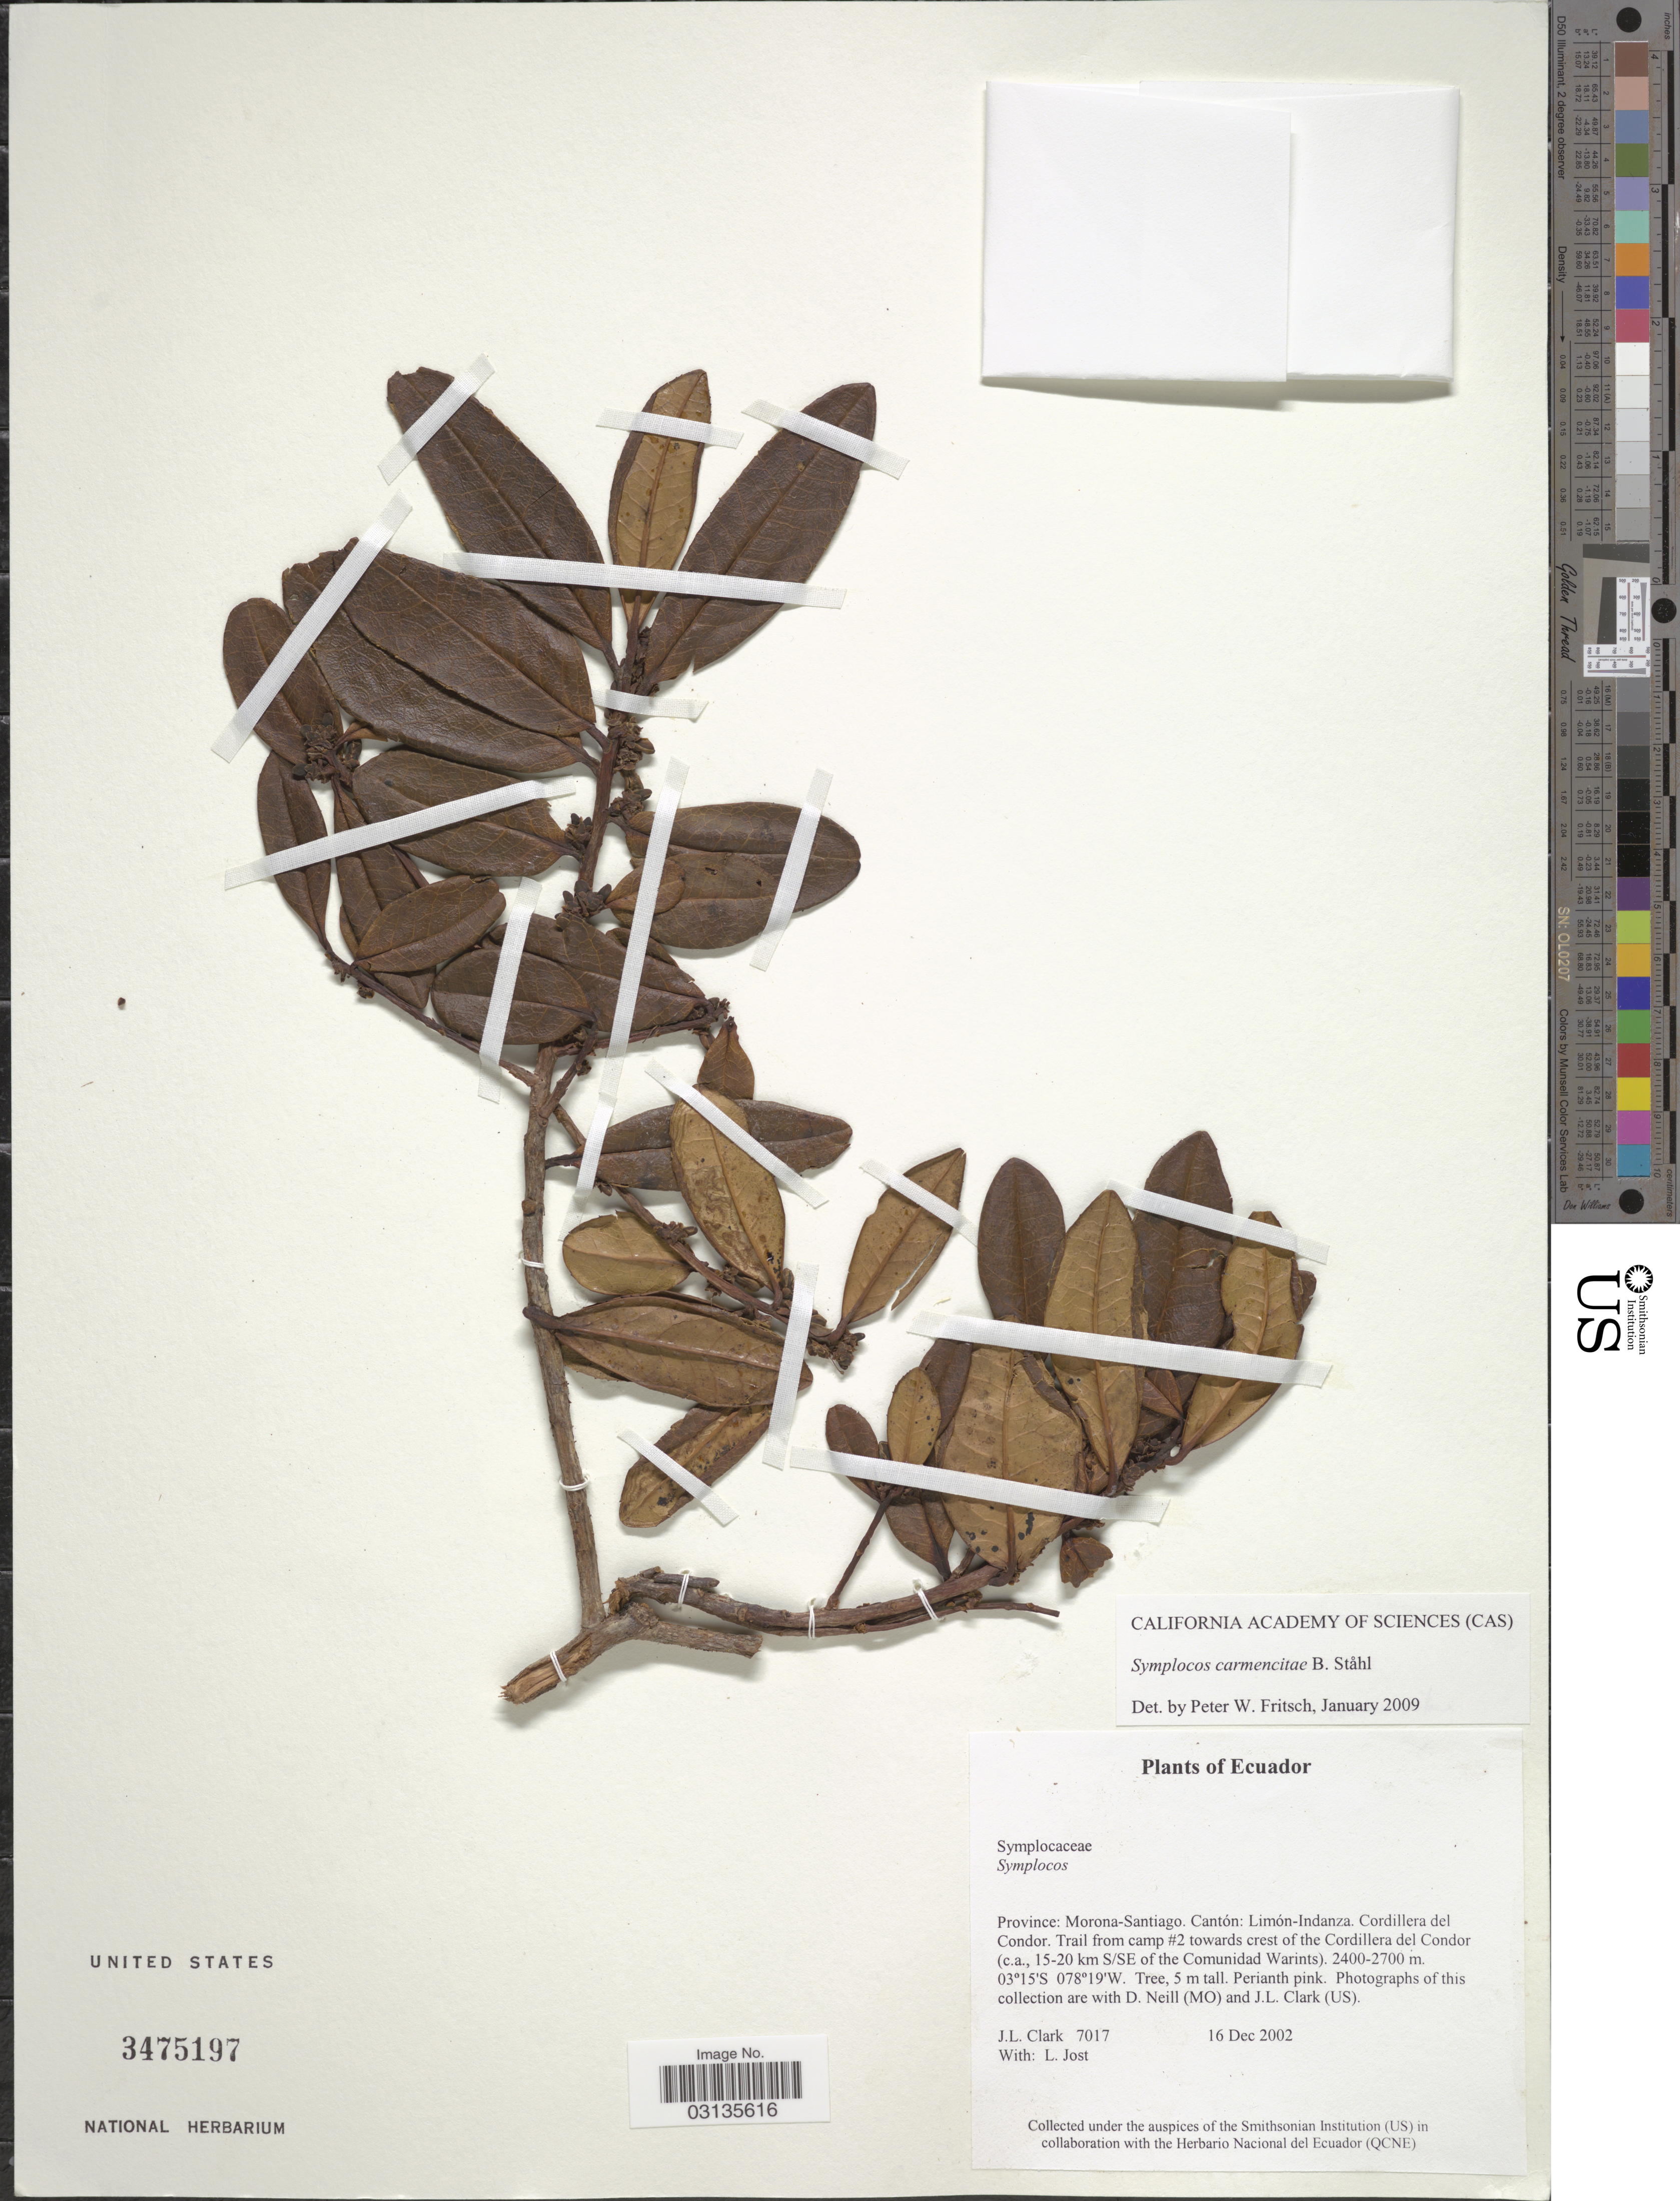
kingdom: Plantae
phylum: Tracheophyta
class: Magnoliopsida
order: Ericales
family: Symplocaceae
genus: Symplocos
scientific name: Symplocos carmencitae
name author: B. Ståhl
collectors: J. L. Clark & L. Jost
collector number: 7017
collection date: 2002-12-16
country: Ecuador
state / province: Morona-Santiago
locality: Cantón: Limón-Indanza. Cordillera del Condor. Trail from camp #2 towards crest of the Cordillera del Condor (c.a. 15-20 km S/SE of the Comunidad Warints).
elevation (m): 2400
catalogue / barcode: US 3475197